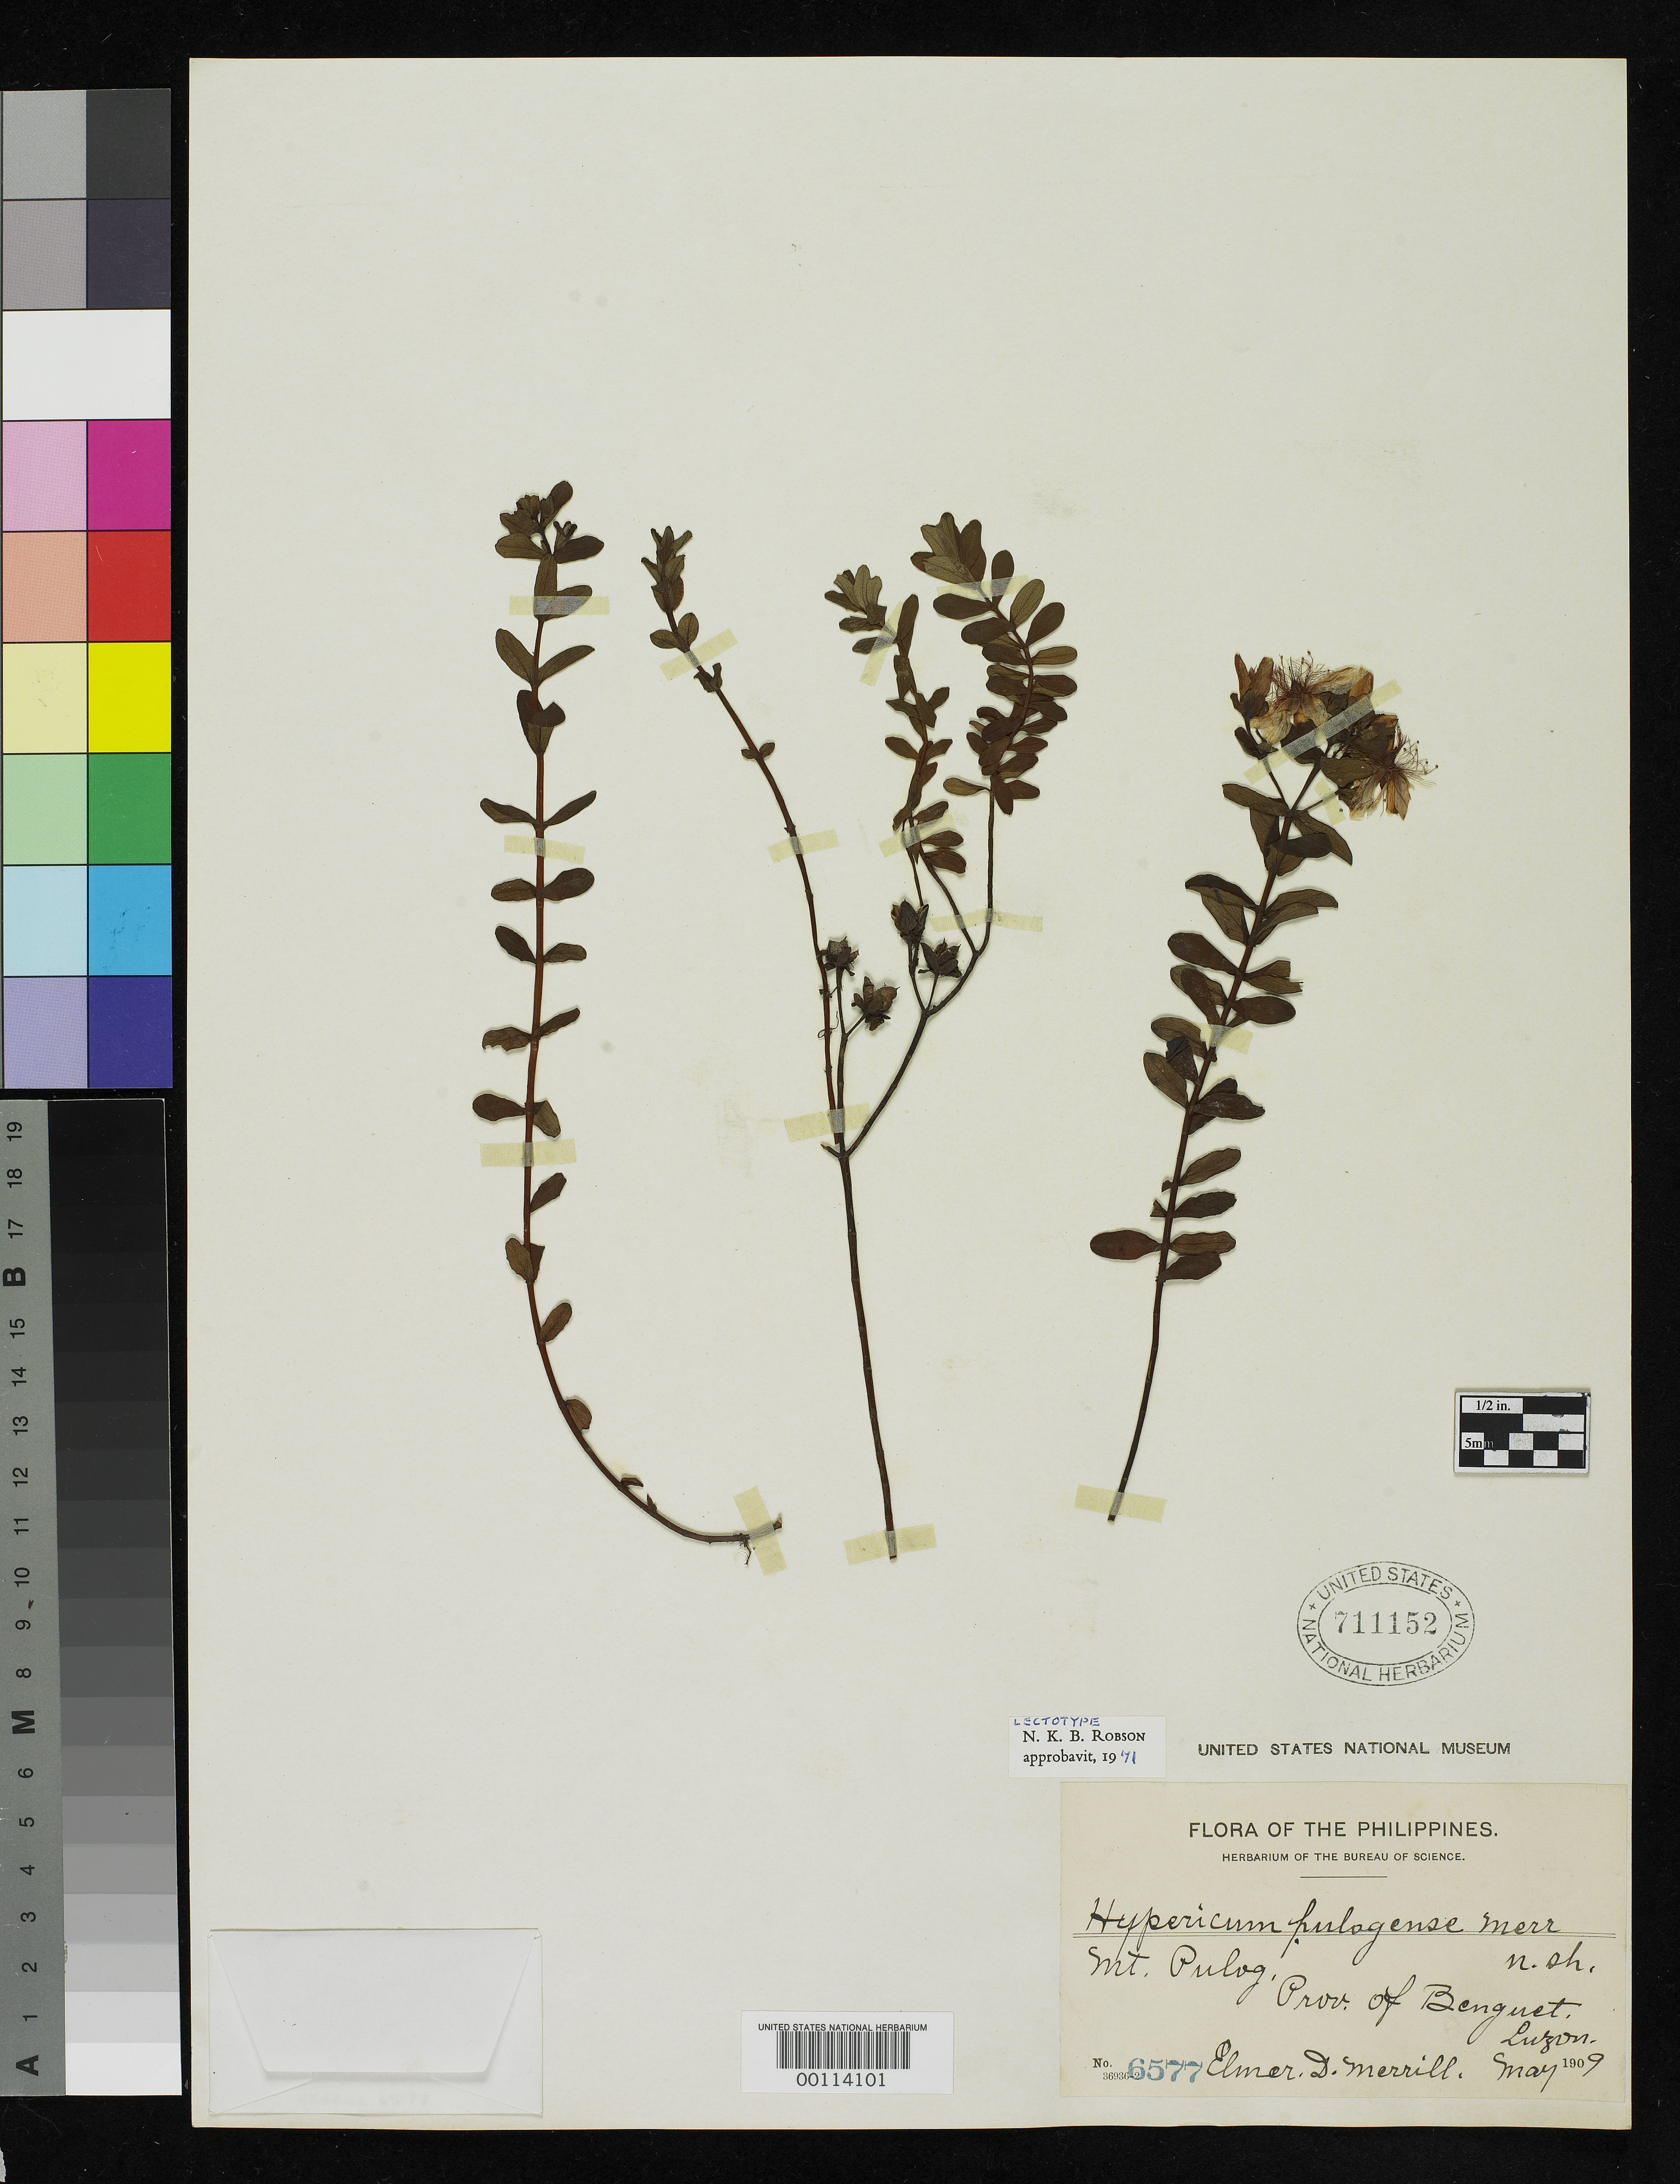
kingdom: Plantae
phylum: Tracheophyta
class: Magnoliopsida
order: Malpighiales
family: Hypericaceae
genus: Hypericum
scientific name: Hypericum pulogense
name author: Merr.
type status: Lectotype; Syntype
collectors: E. D. Merrill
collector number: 6577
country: Philippines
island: Luzon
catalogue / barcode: US 711152